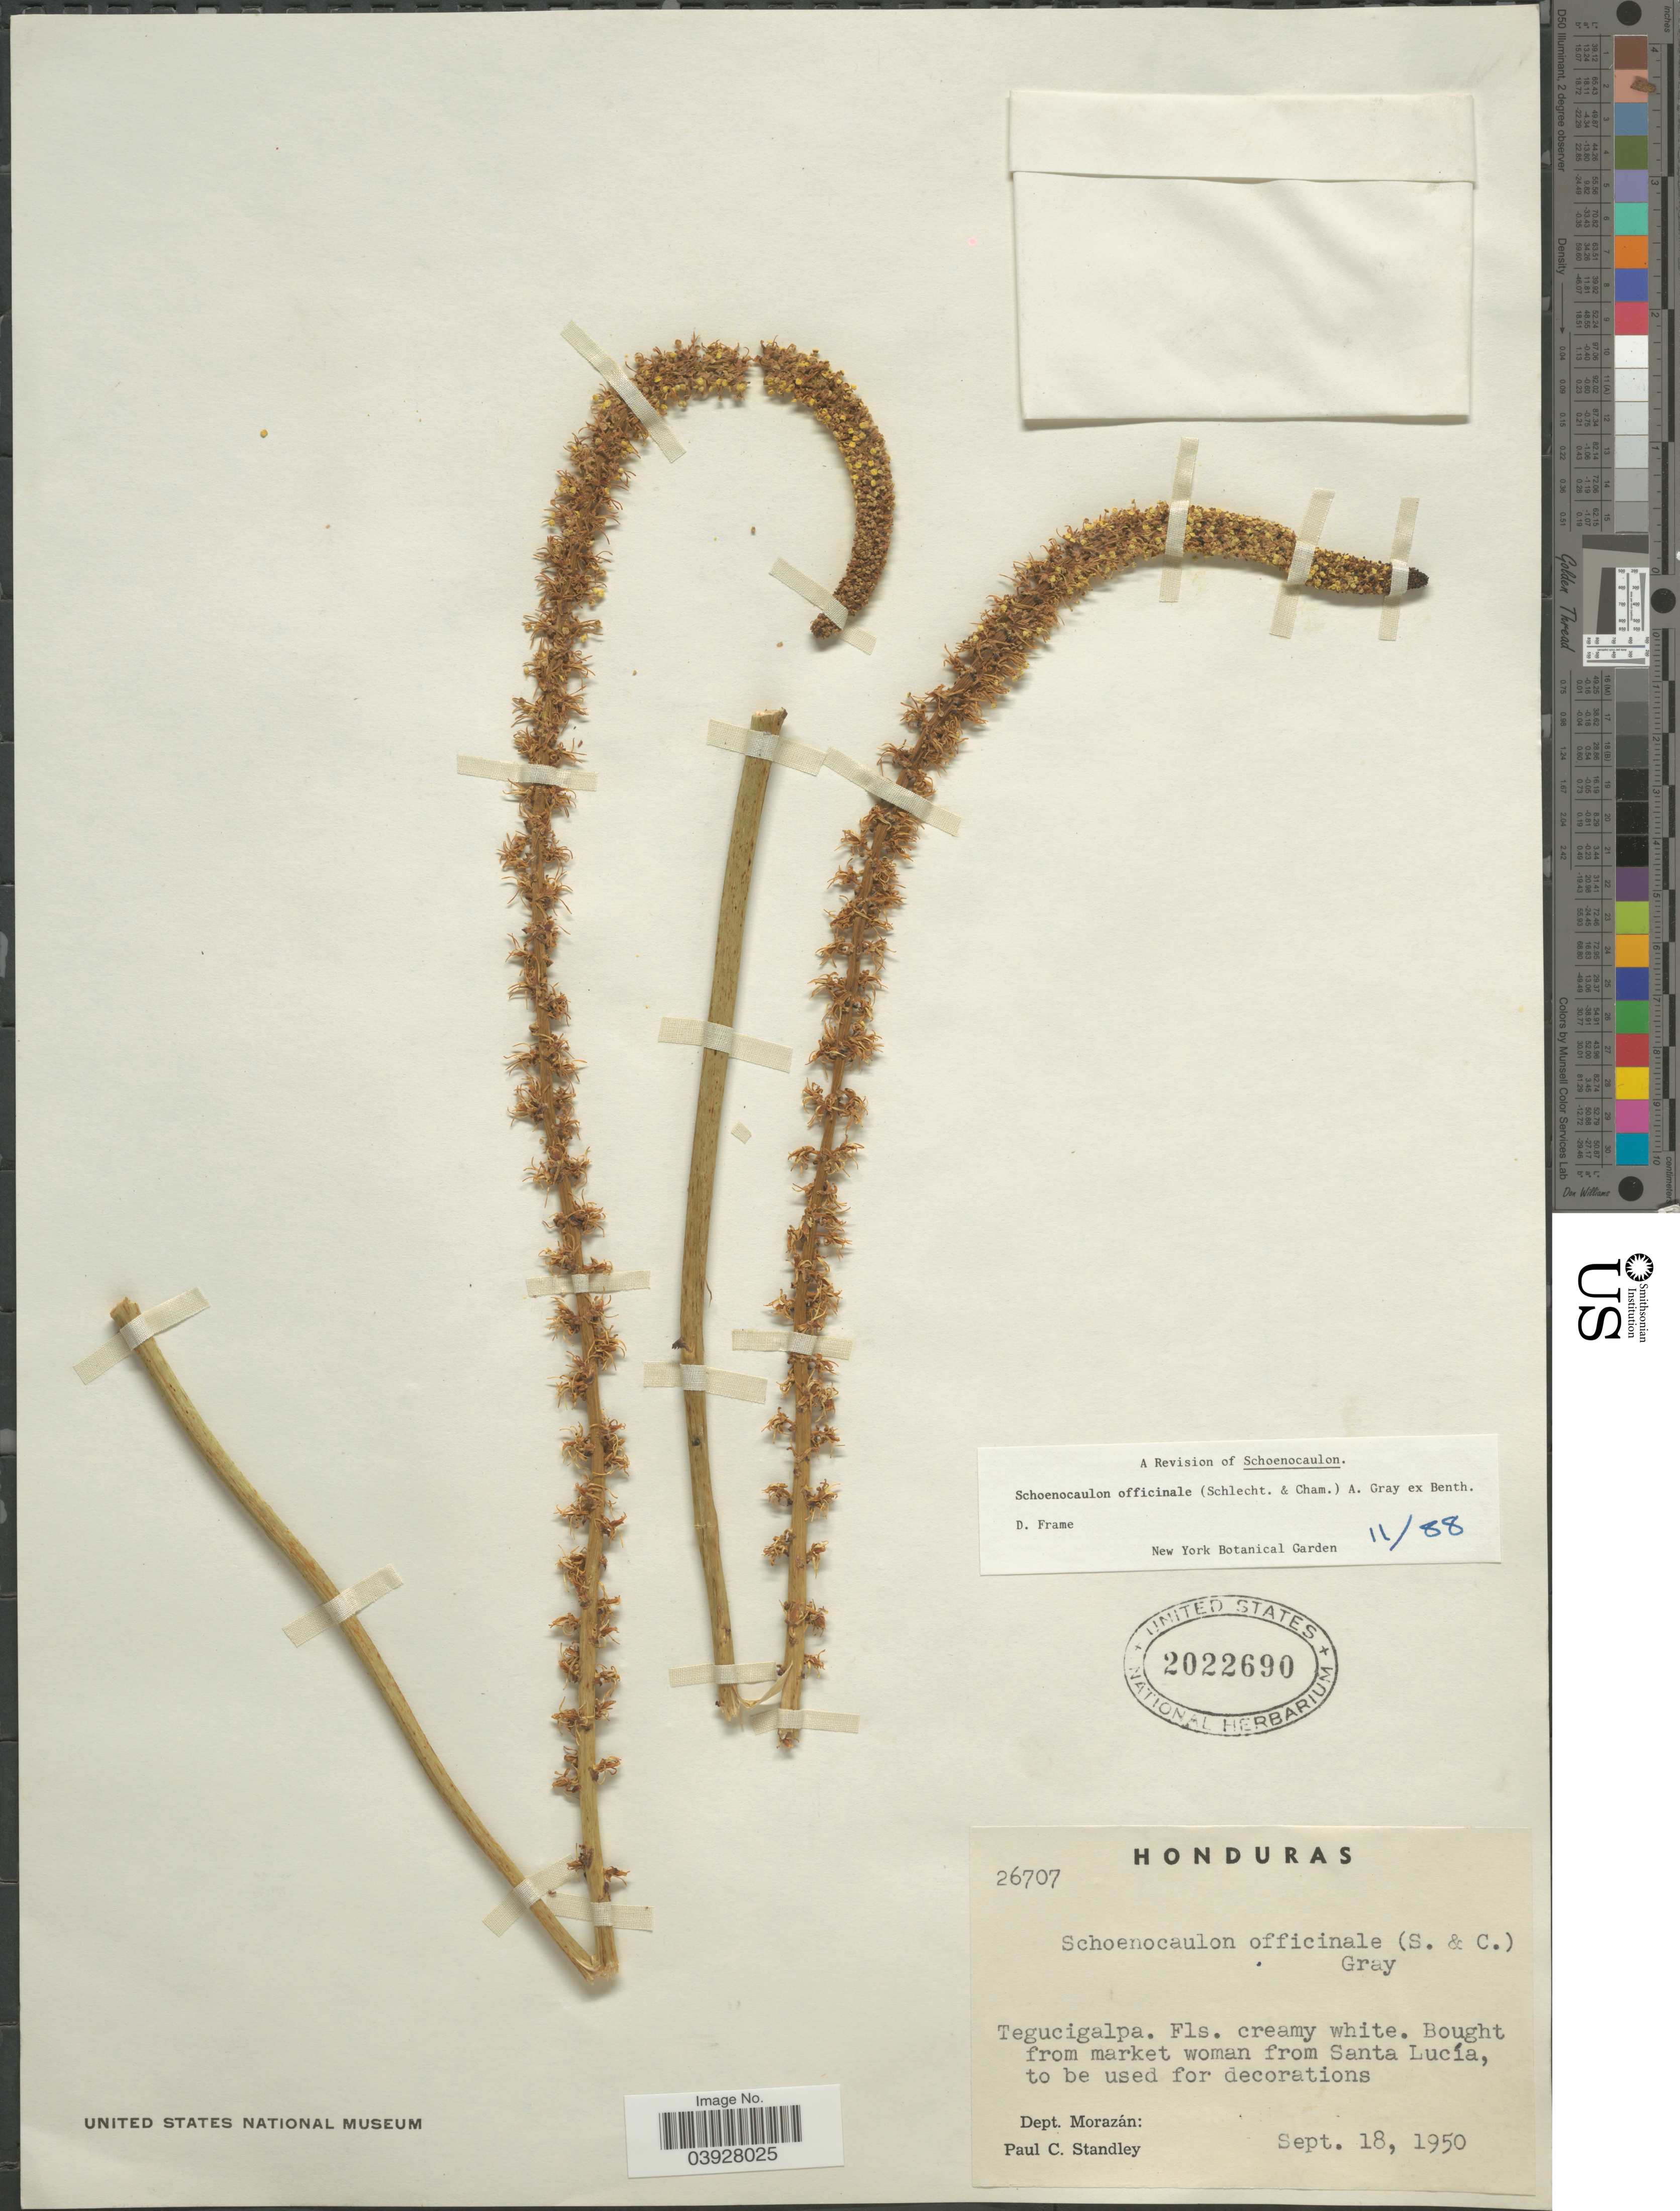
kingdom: Plantae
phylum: Tracheophyta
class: Liliopsida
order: Liliales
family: Melanthiaceae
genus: Schoenocaulon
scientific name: Schoenocaulon officinale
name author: (Schltdl.) A. Gray ex Benth.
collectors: P. C. Standley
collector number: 26707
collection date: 1950-09-18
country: Honduras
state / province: Fco. Morazán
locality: Tegucigalpa. Dept. Morazán.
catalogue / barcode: US 2022690